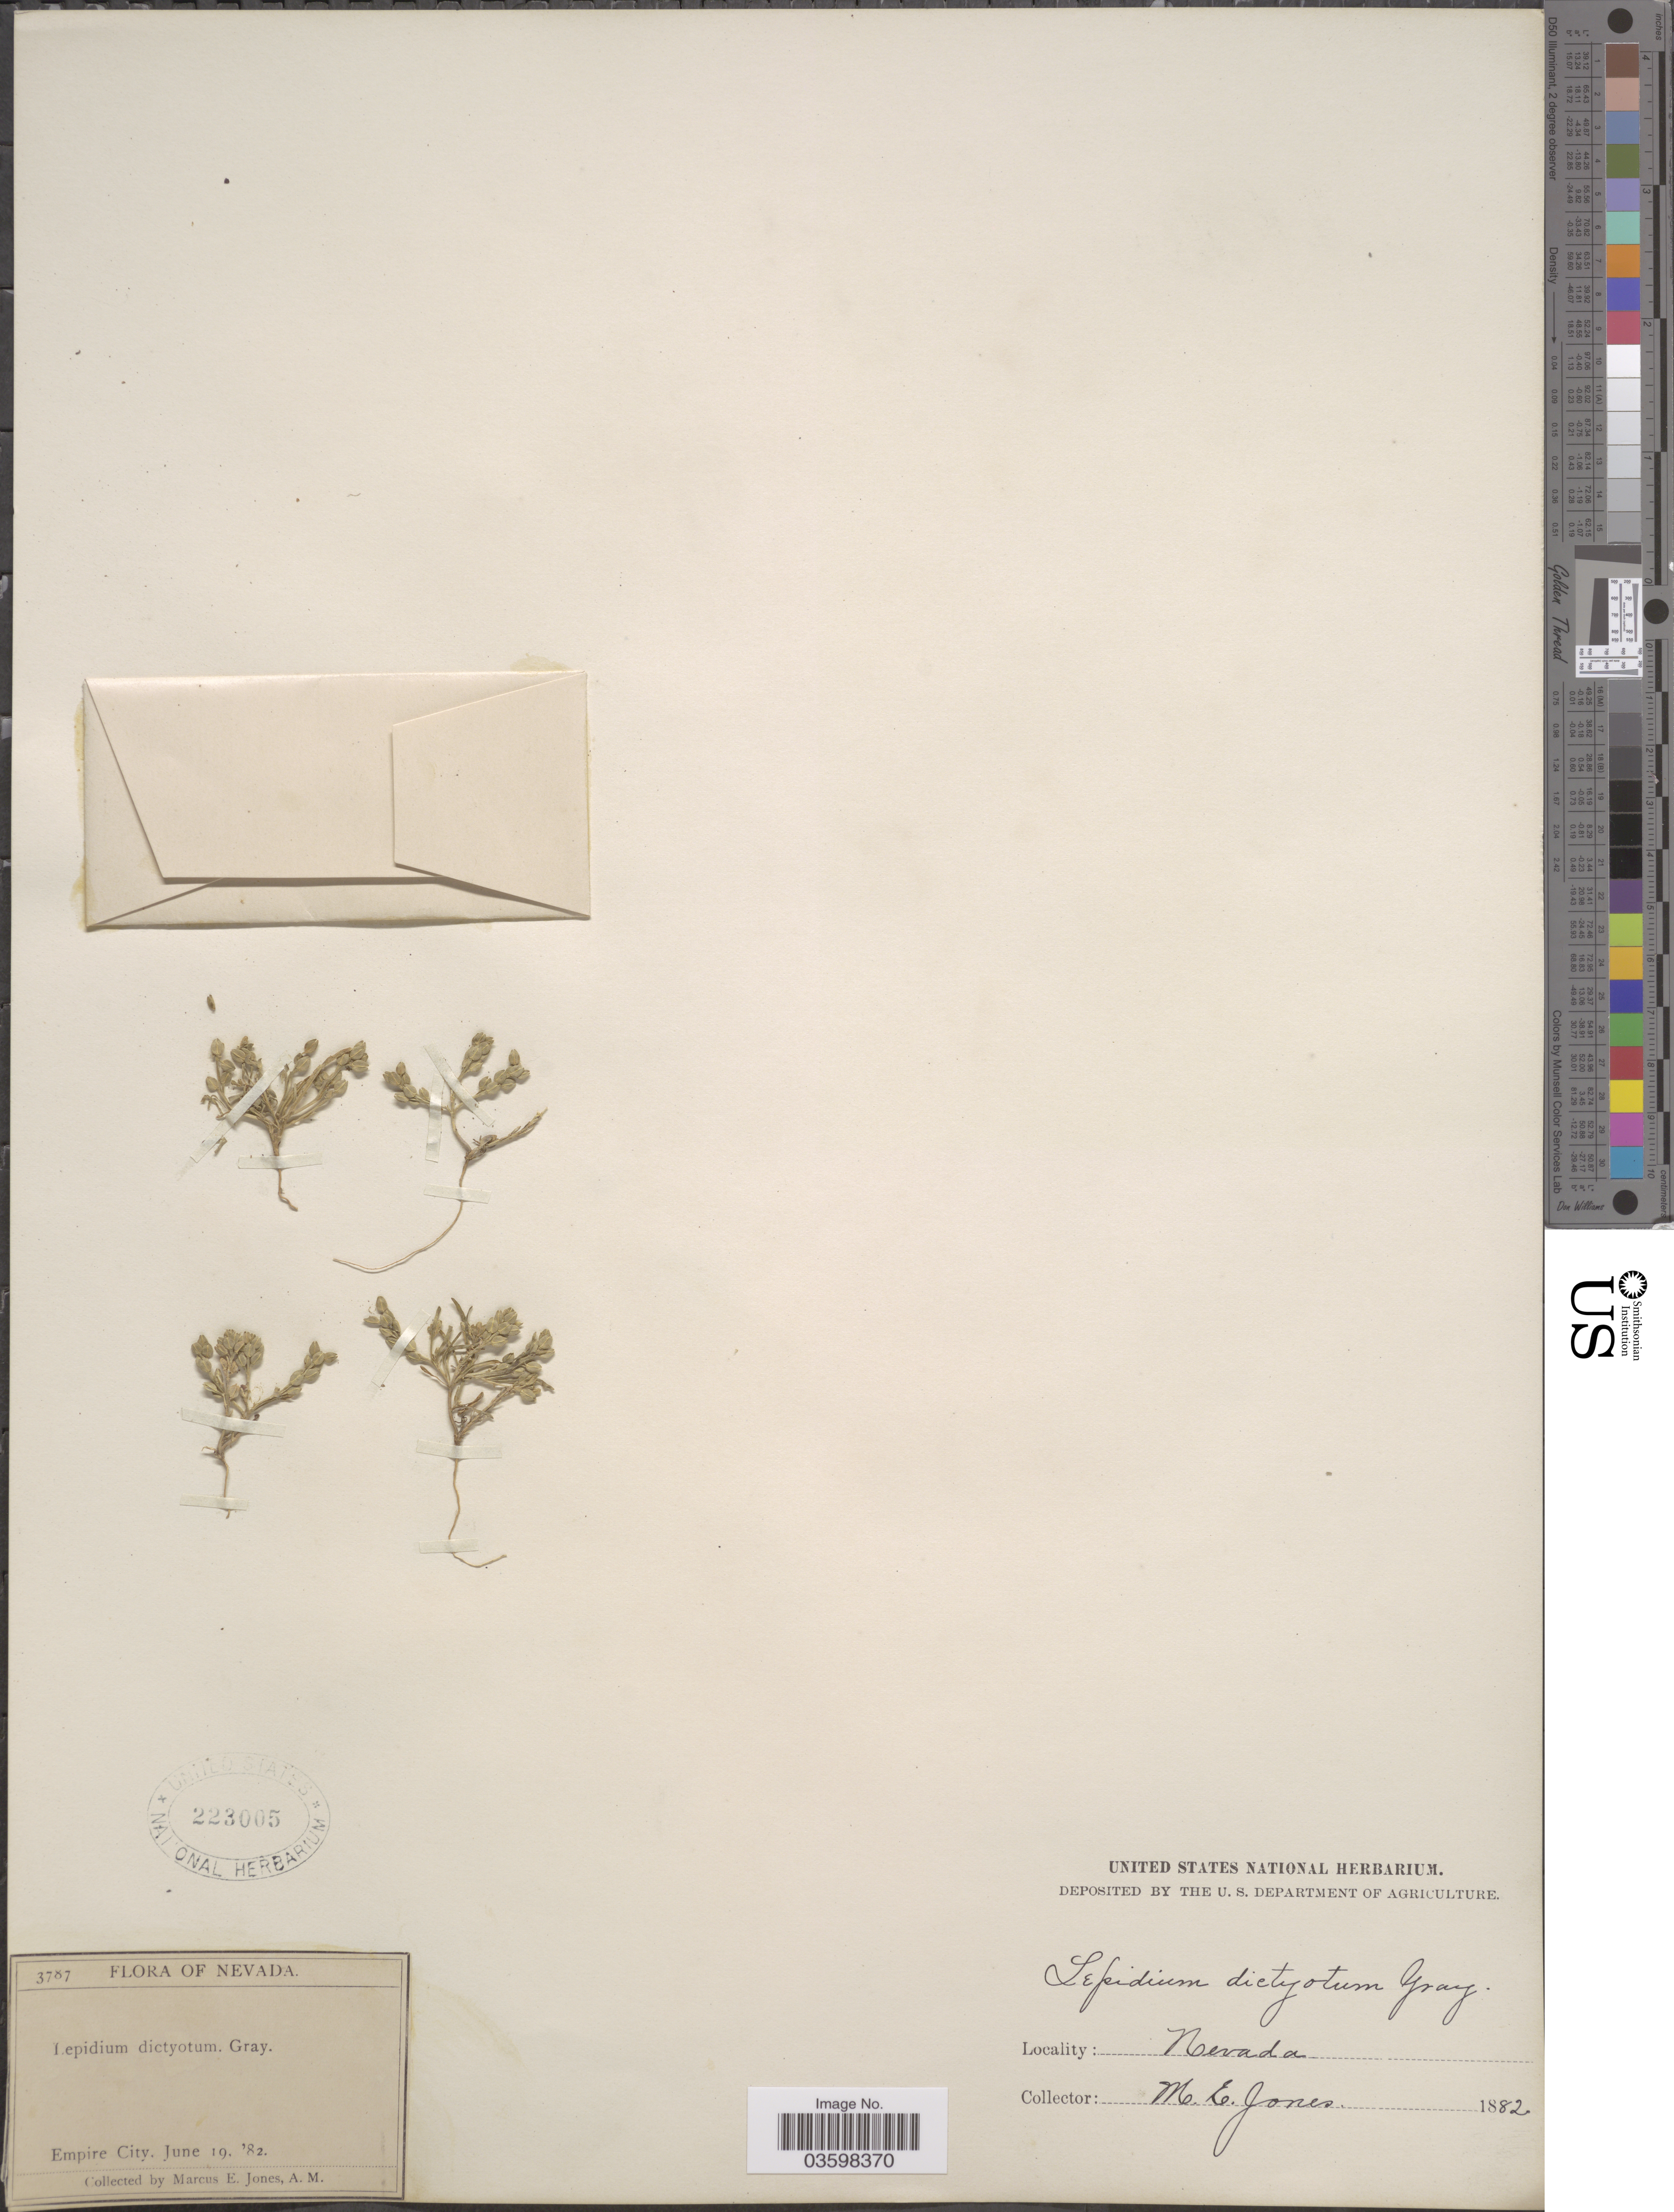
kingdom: Plantae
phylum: Tracheophyta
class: Magnoliopsida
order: Brassicales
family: Brassicaceae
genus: Lepidium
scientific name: Lepidium dictyotum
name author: A. Gray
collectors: M. E. Jones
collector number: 3787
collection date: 1882-06-19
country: United States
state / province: Nevada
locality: Empire City.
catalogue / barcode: US 223005